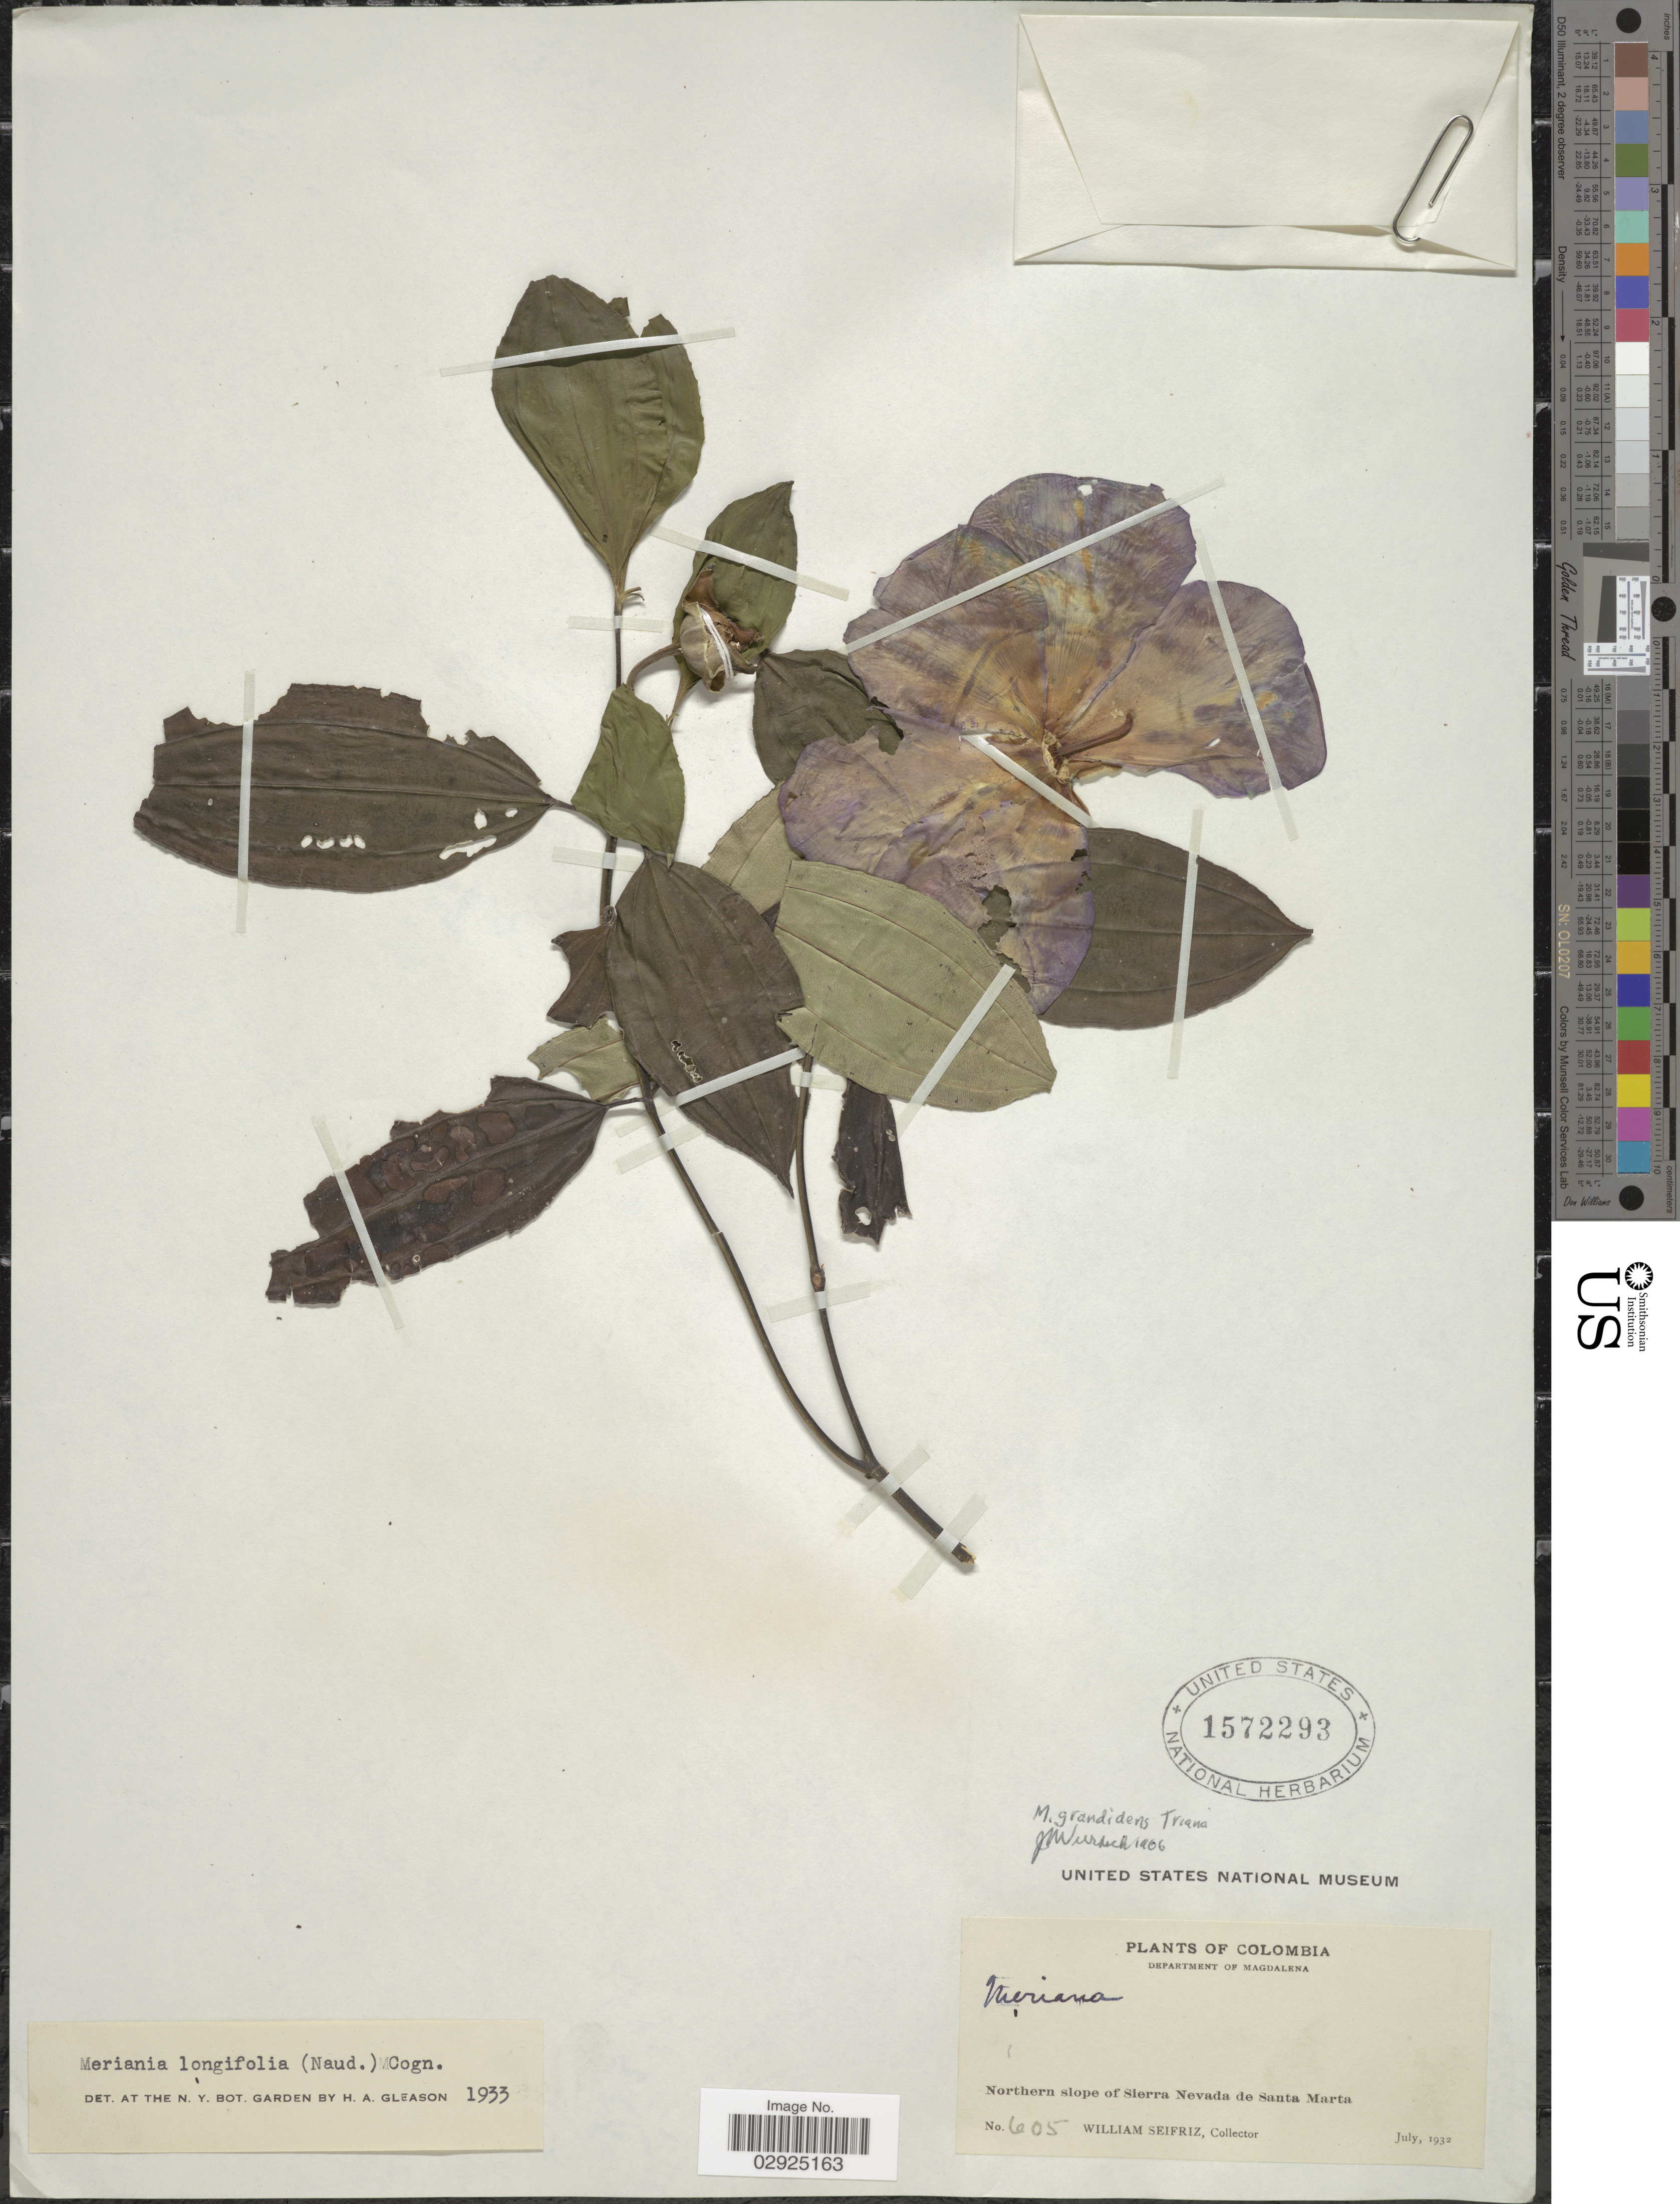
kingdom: Plantae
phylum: Tracheophyta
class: Magnoliopsida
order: Myrtales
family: Melastomataceae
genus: Meriania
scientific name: Meriania grandidens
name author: Triana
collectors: W. Seifriz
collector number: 605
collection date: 1932-07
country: Colombia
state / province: Magdalena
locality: Department of Magdalena. Northern slope of Sierra Nevada de Santa Marta.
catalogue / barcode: US 1572293